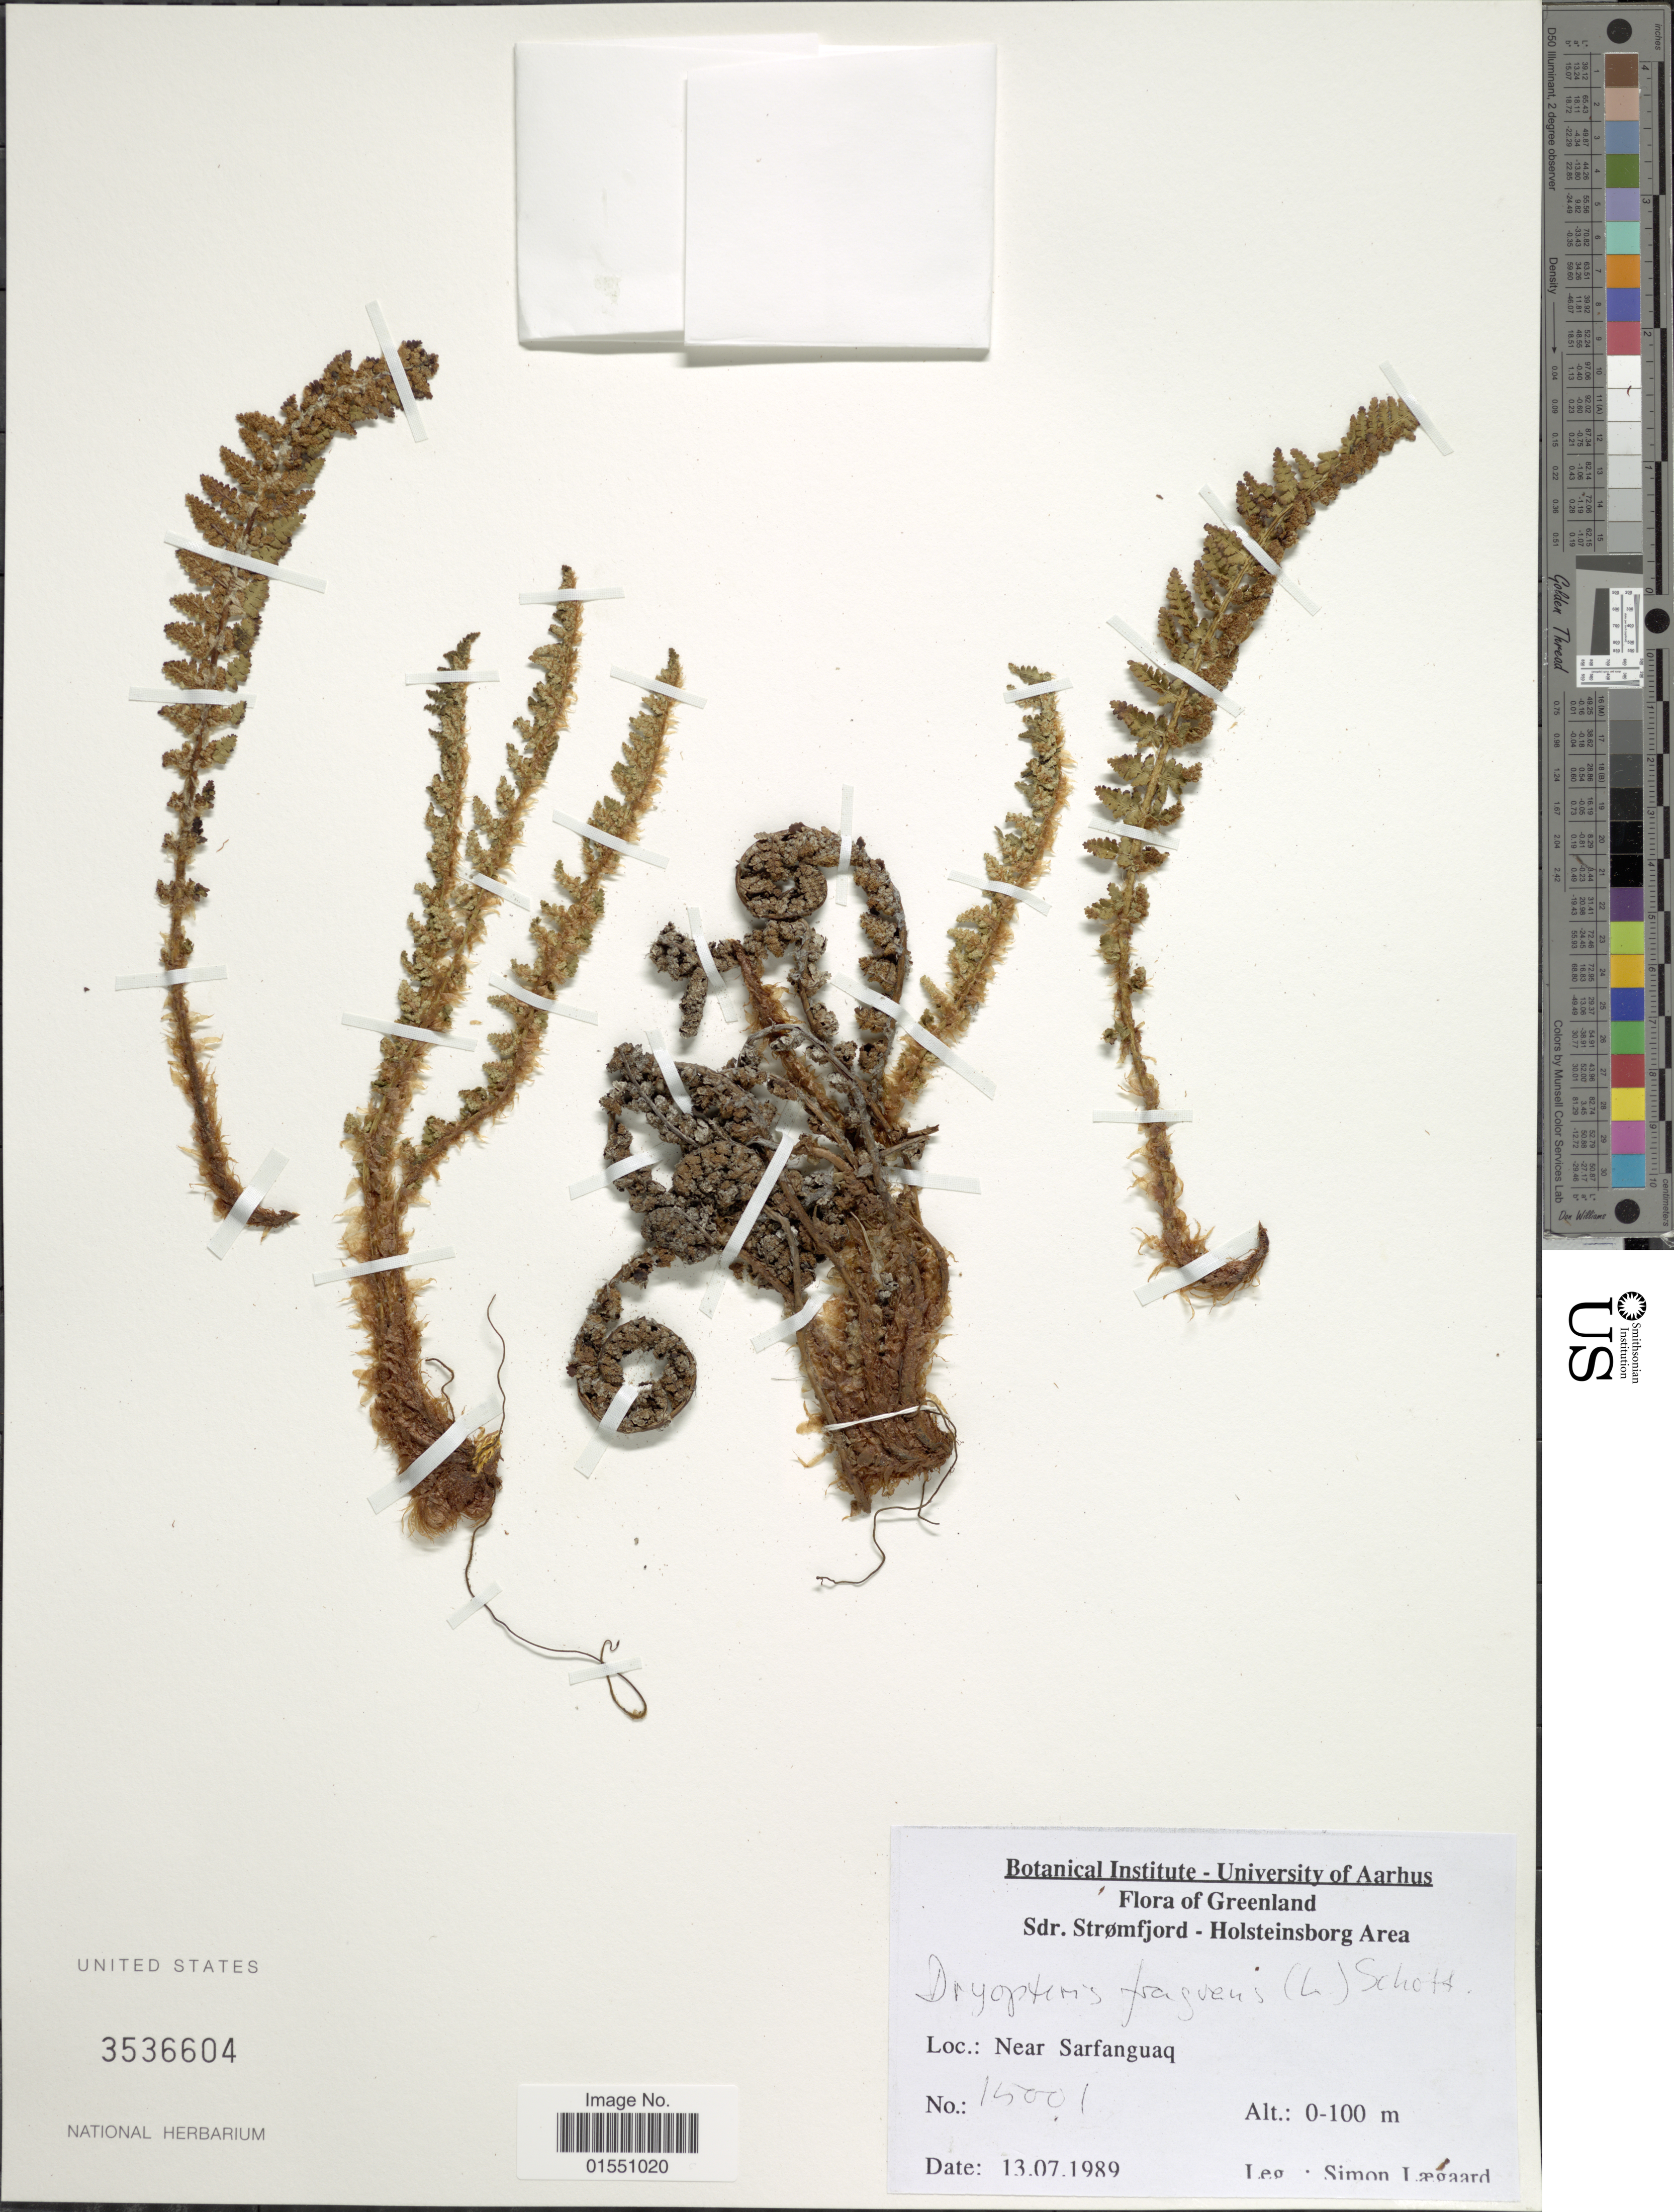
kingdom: Plantae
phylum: Tracheophyta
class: Polypodiopsida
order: Polypodiales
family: Dryopteridaceae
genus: Dryopteris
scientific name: Dryopteris fragrans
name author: (L.) Schott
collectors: S. Lægaard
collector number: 15001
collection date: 1989-07-13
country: Greenland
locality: Sdr. Strømfjord - Holsteinsborg Area. Near Sarfanguaq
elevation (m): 0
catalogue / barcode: US 3536604